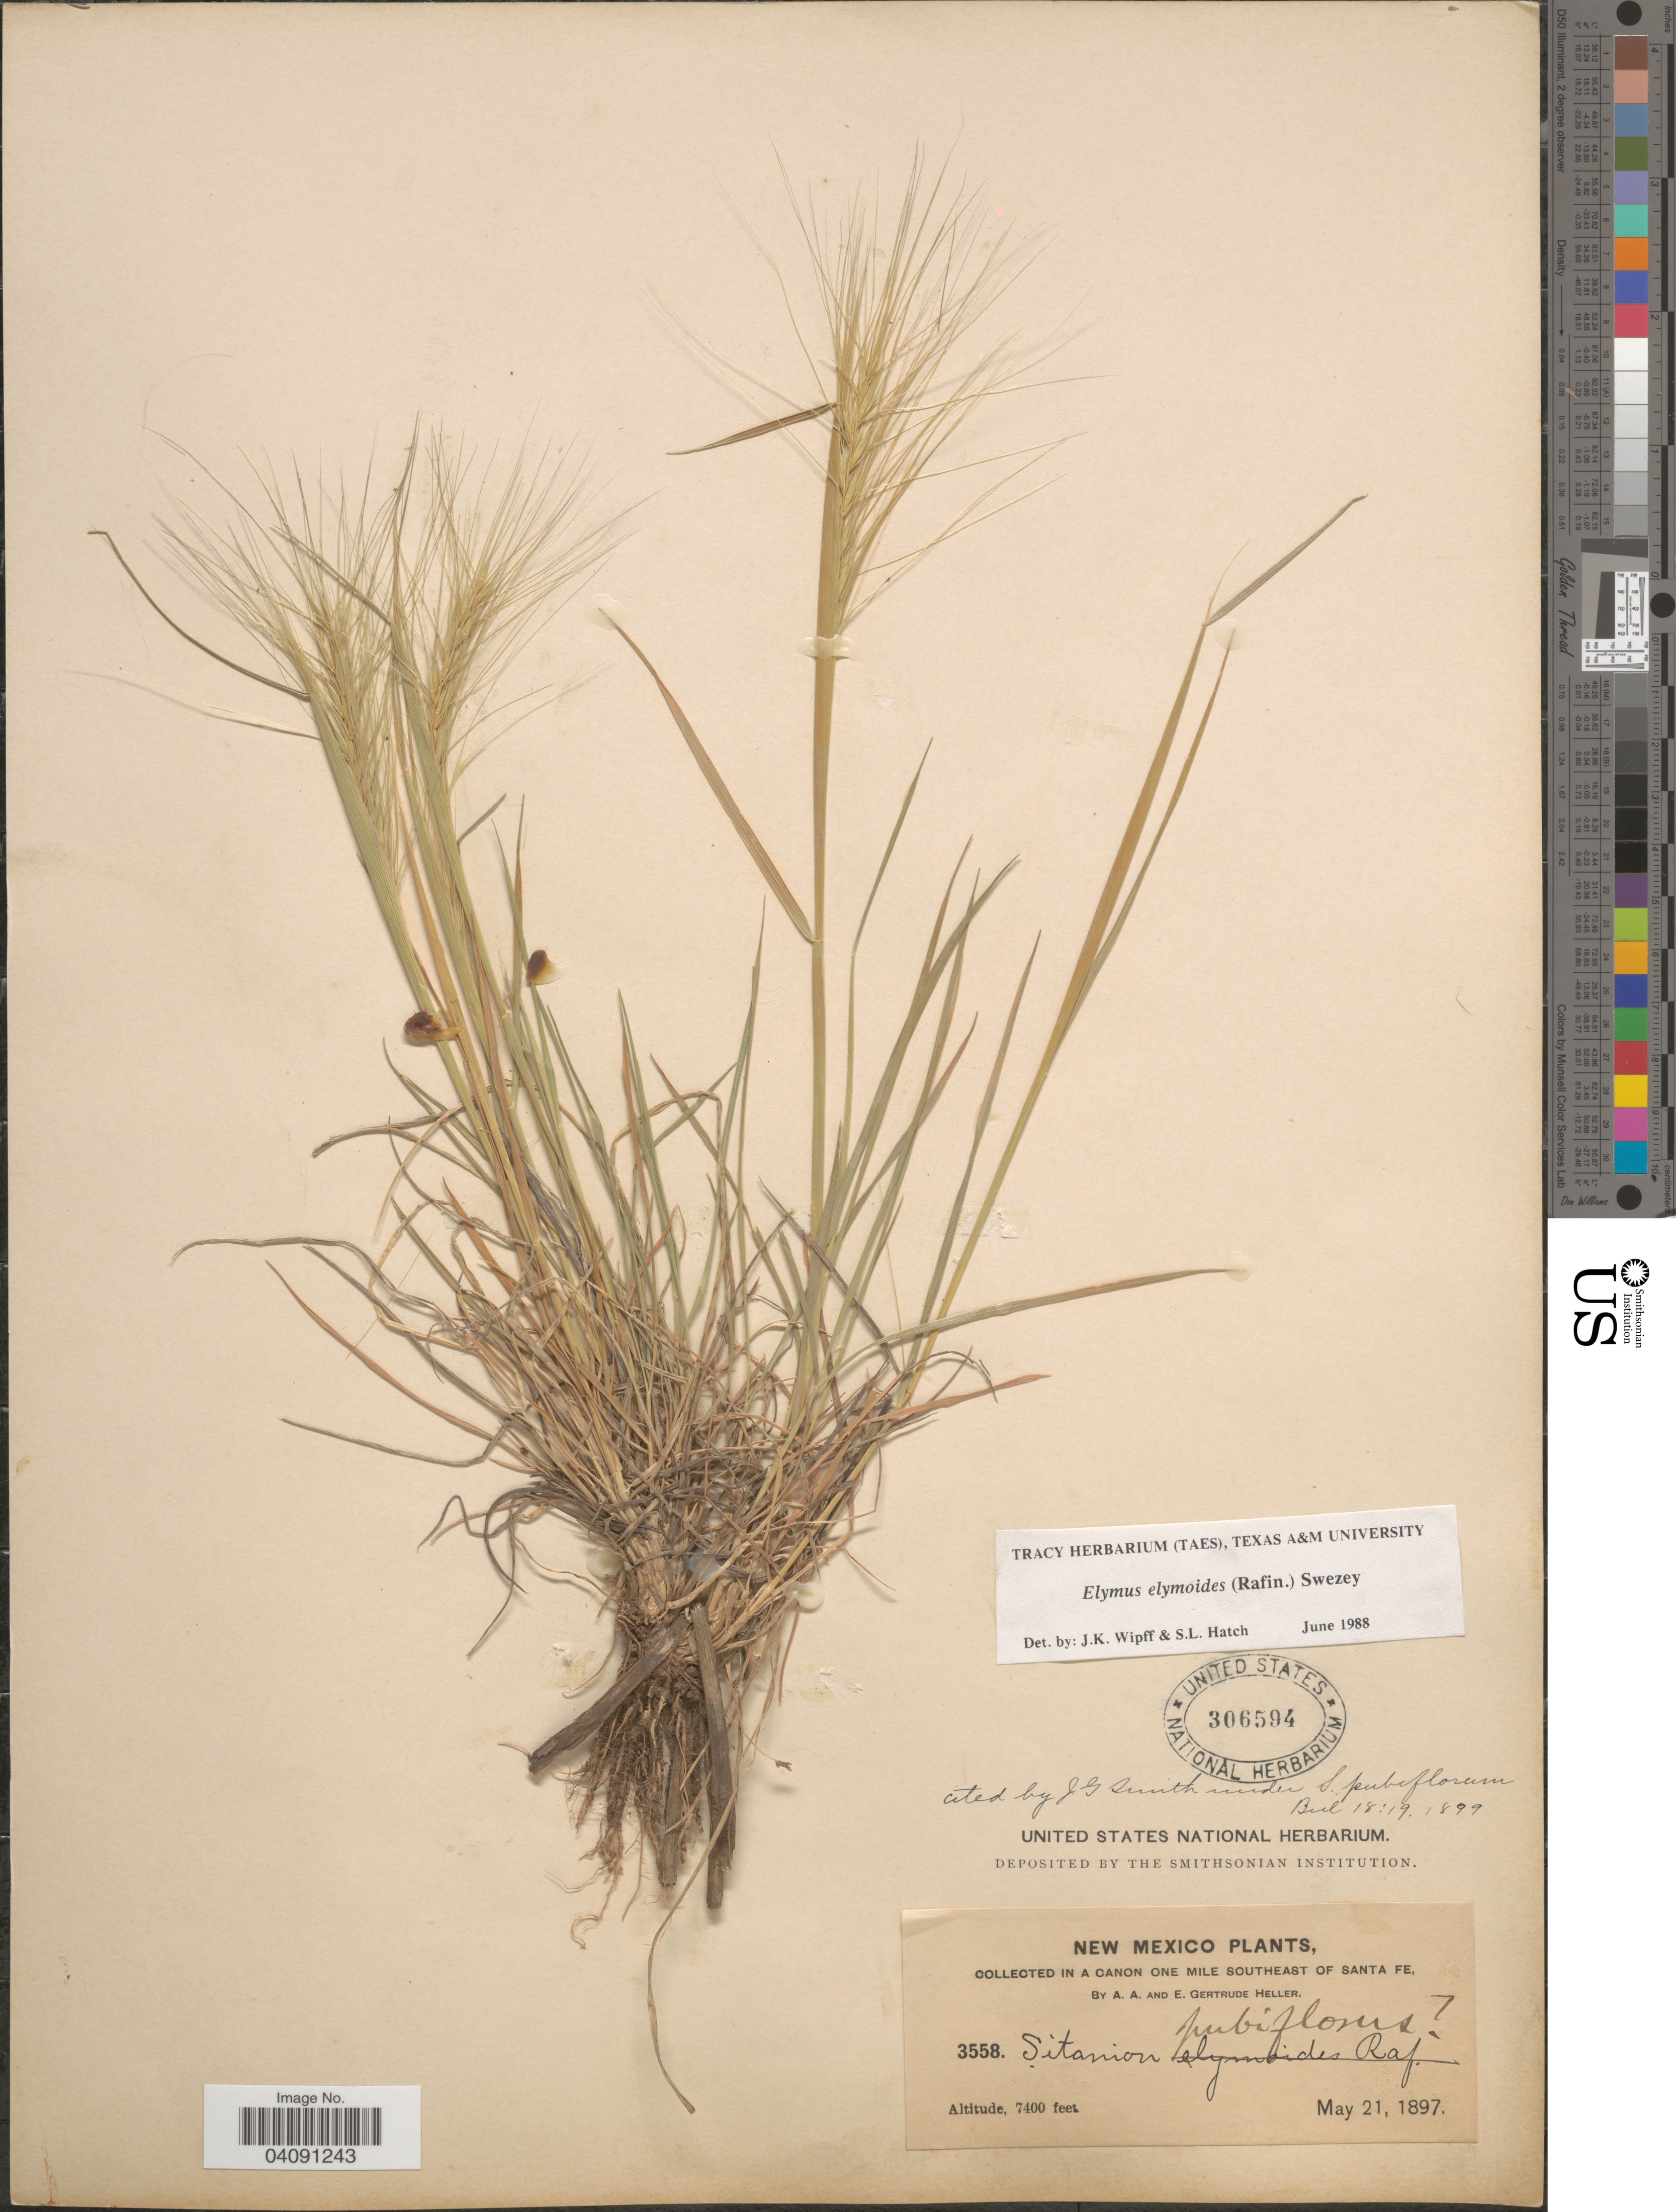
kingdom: Plantae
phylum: Tracheophyta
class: Liliopsida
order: Poales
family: Poaceae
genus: Elymus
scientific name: Elymus canadensis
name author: L.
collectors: A. A. Heller & E. G. Heller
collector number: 3558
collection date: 1897-05-21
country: United States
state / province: New Mexico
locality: In a canon one mile southeast of Santa Fe.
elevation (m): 2256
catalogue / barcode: US 306594